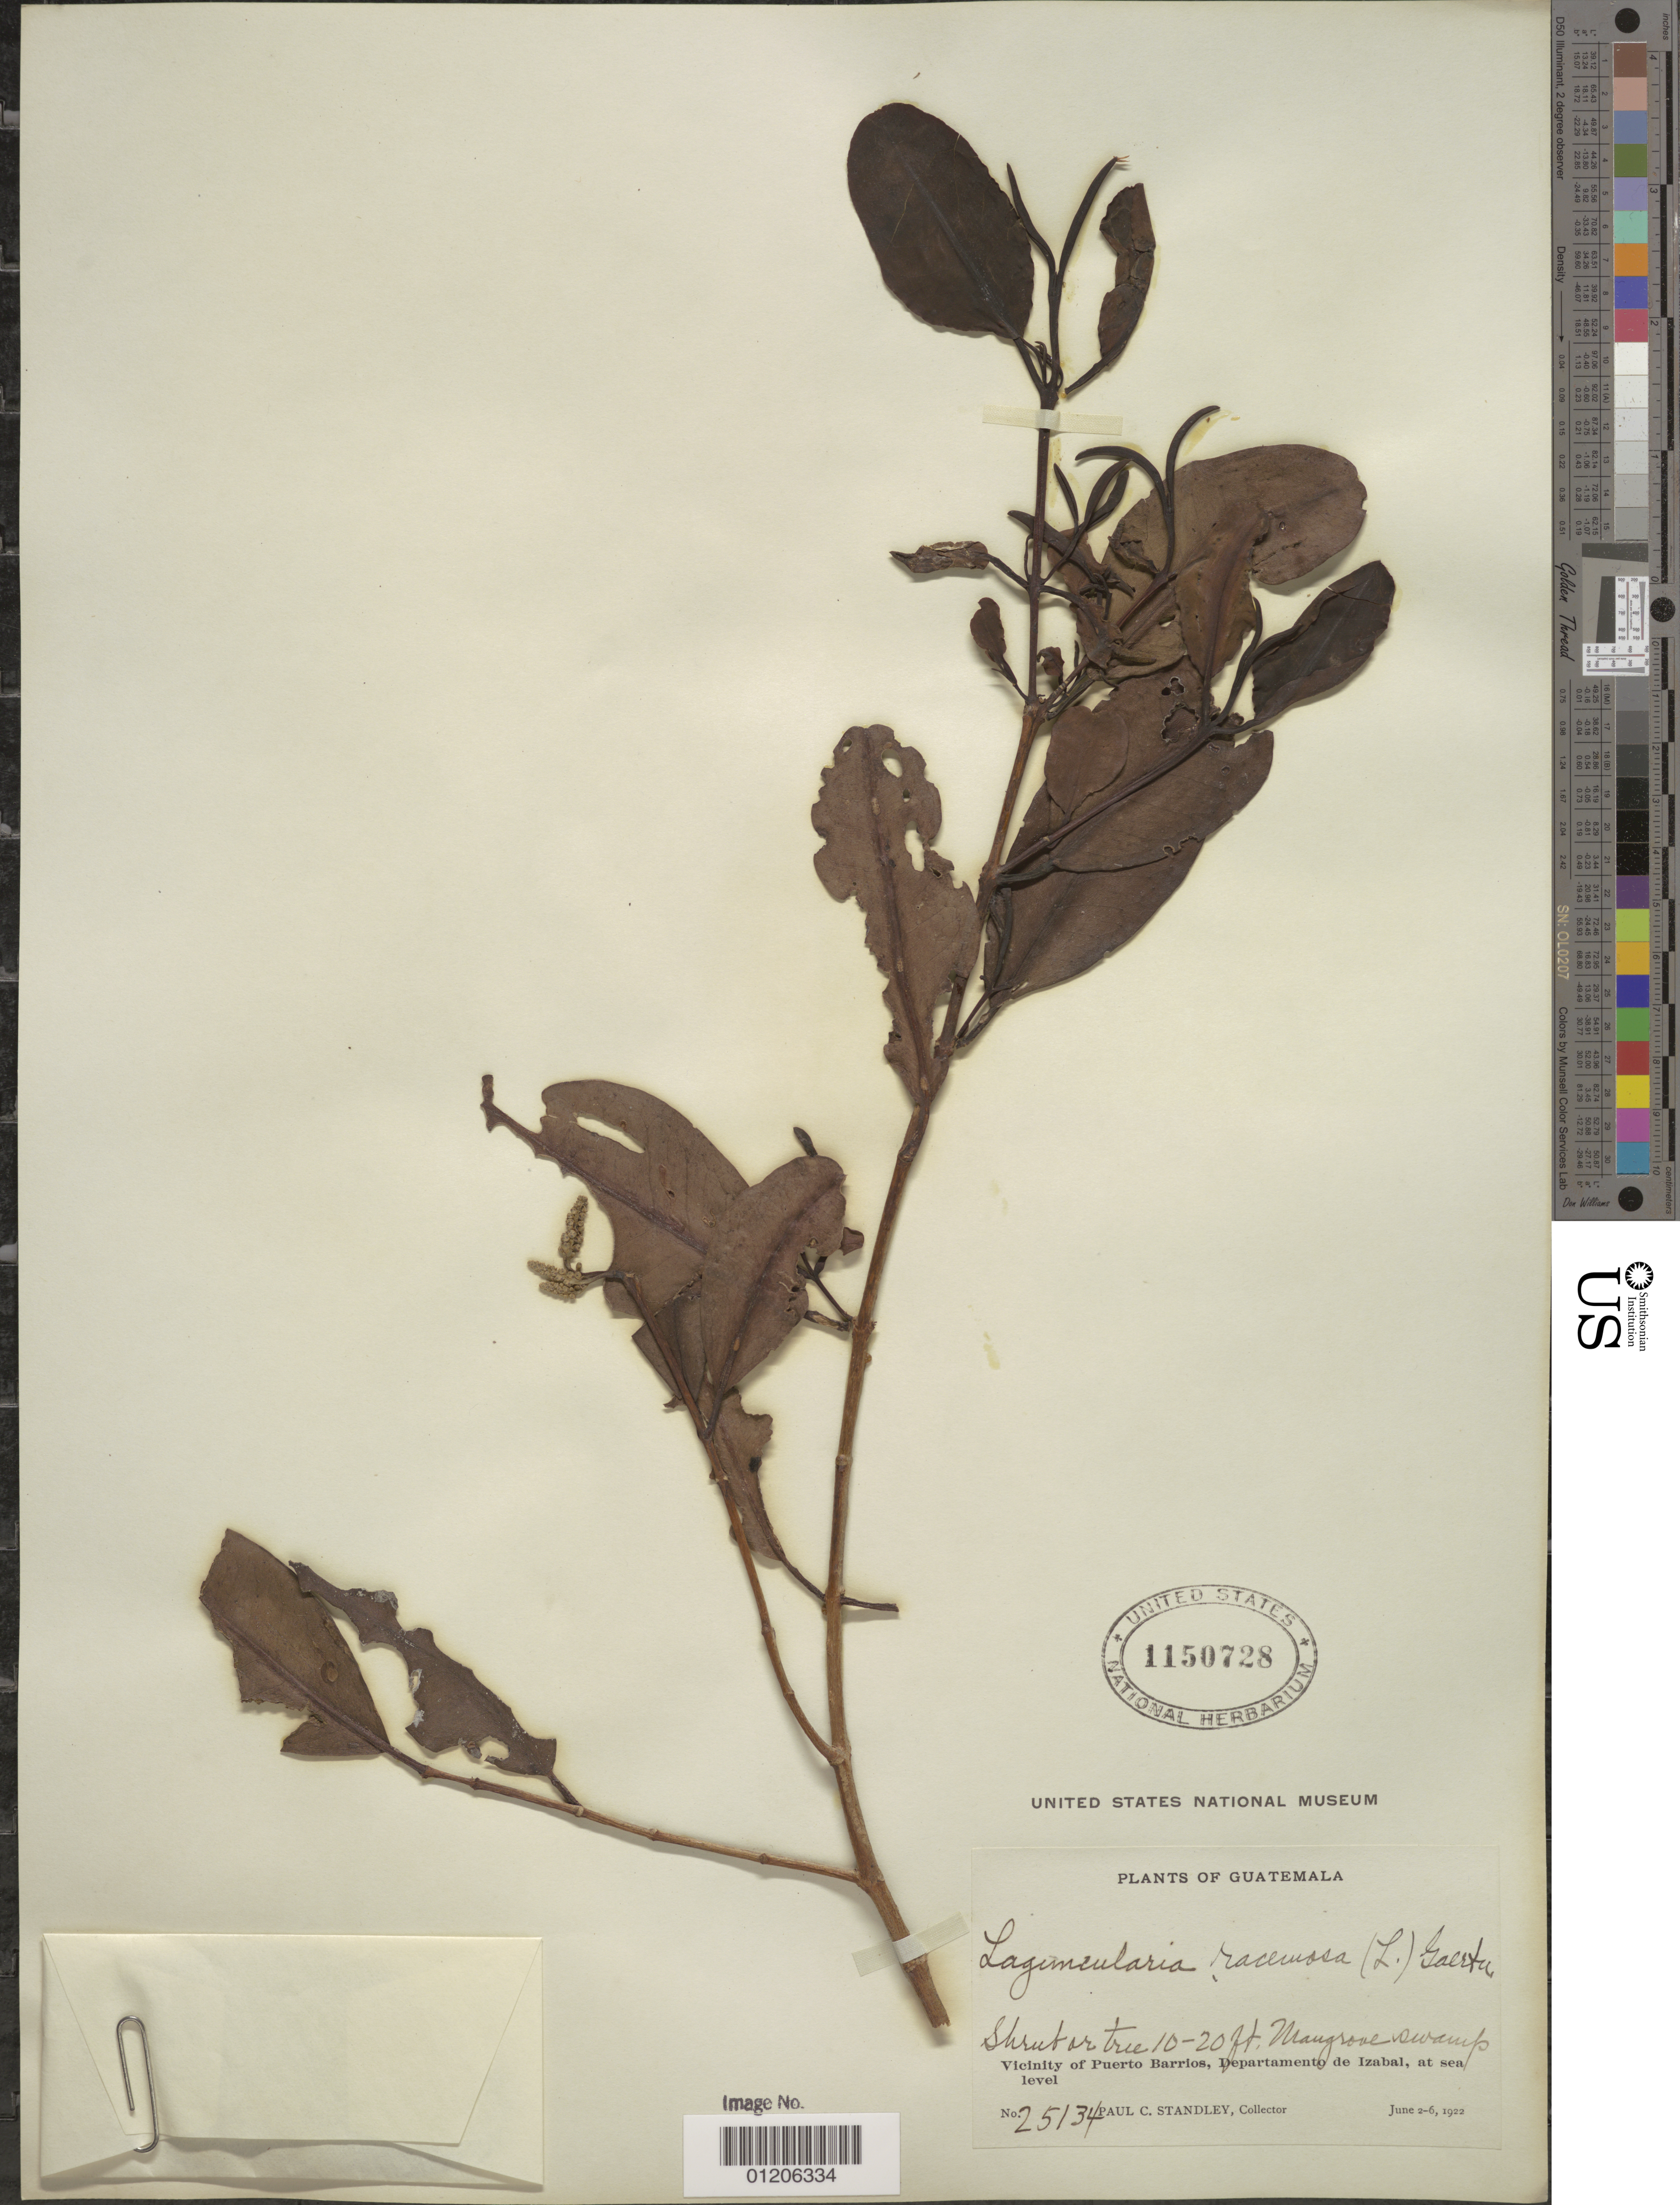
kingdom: Plantae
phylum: Tracheophyta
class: Magnoliopsida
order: Myrtales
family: Combretaceae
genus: Laguncularia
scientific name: Laguncularia racemosa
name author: (L.) C.F. Gaertn.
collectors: P. C. Standley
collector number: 25134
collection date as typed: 02 Jun 1922 to 06 Jun 1922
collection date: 1922-06-02/1922-06-06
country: Guatemala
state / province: Izabal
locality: Vicinity of Puerto Barrios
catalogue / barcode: US 1150728